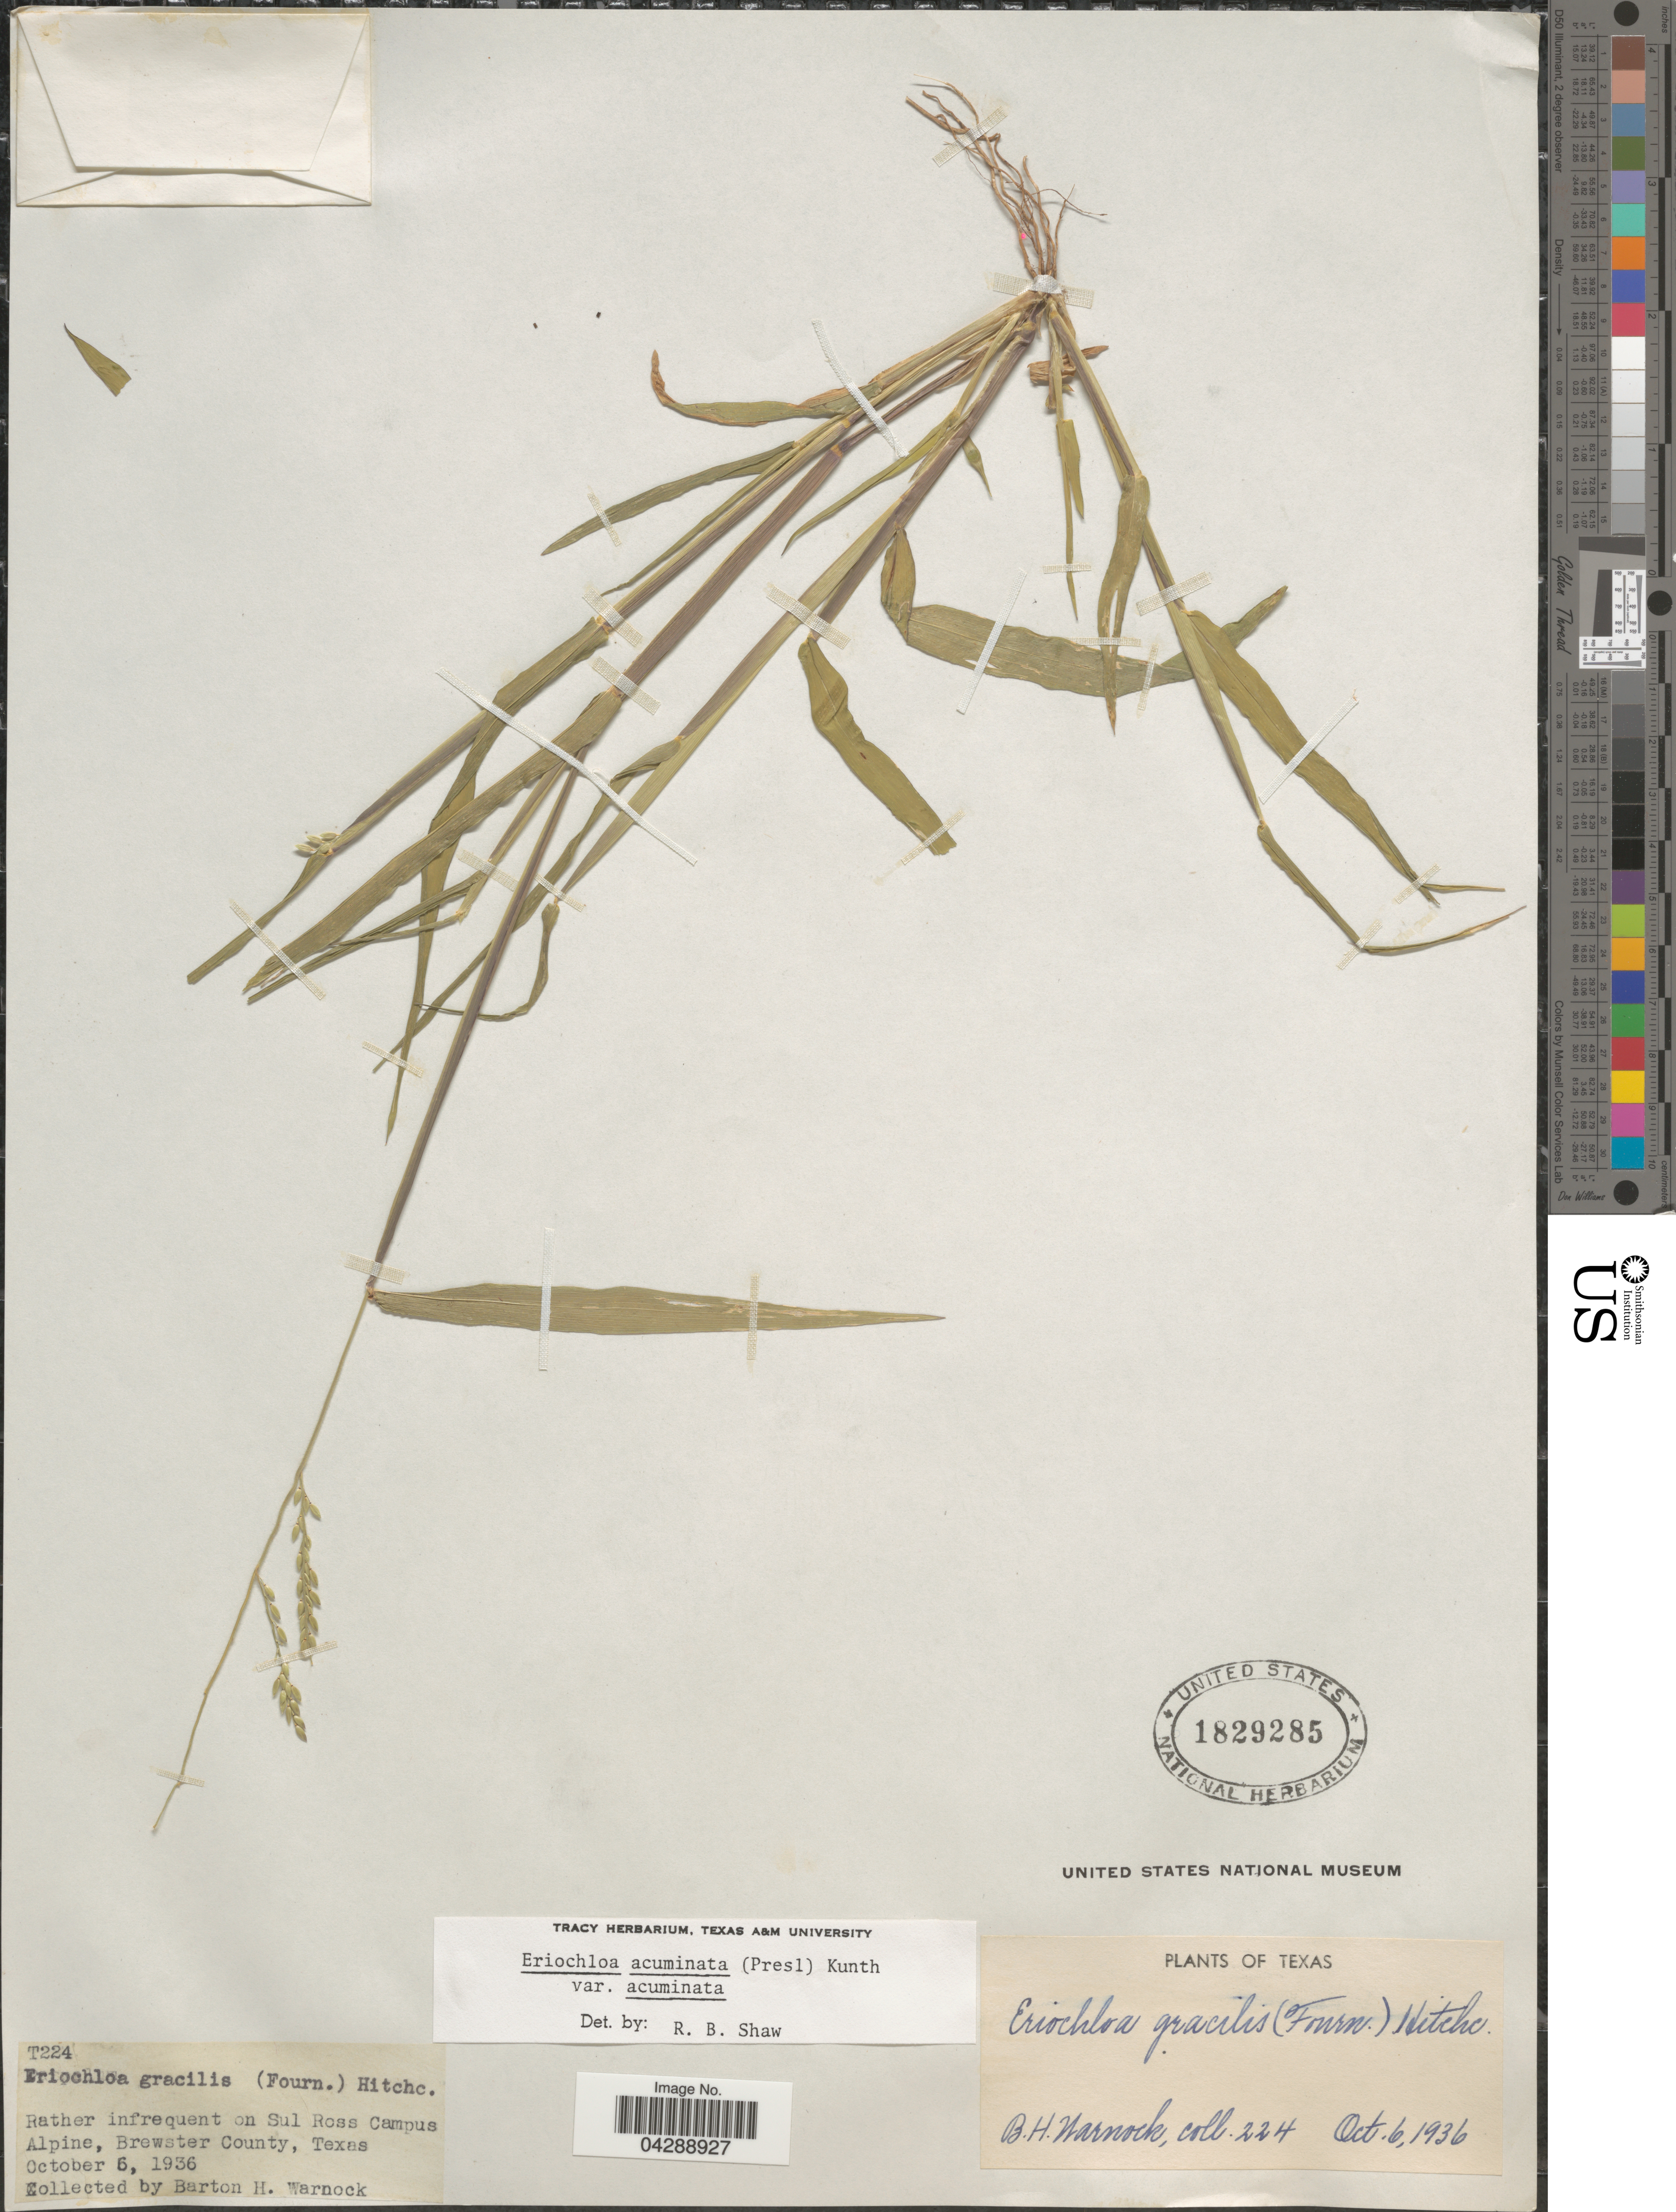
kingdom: Plantae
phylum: Tracheophyta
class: Liliopsida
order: Poales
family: Poaceae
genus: Eriochloa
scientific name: Eriochloa acuminata var. acuminata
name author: (J. Presl) Kunth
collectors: B. H. Warnock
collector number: T224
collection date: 1936-10-06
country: United States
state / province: Texas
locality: Rather infrequent on Sul Ross Campus. Alpine, Brewster County.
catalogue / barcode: US 1829285